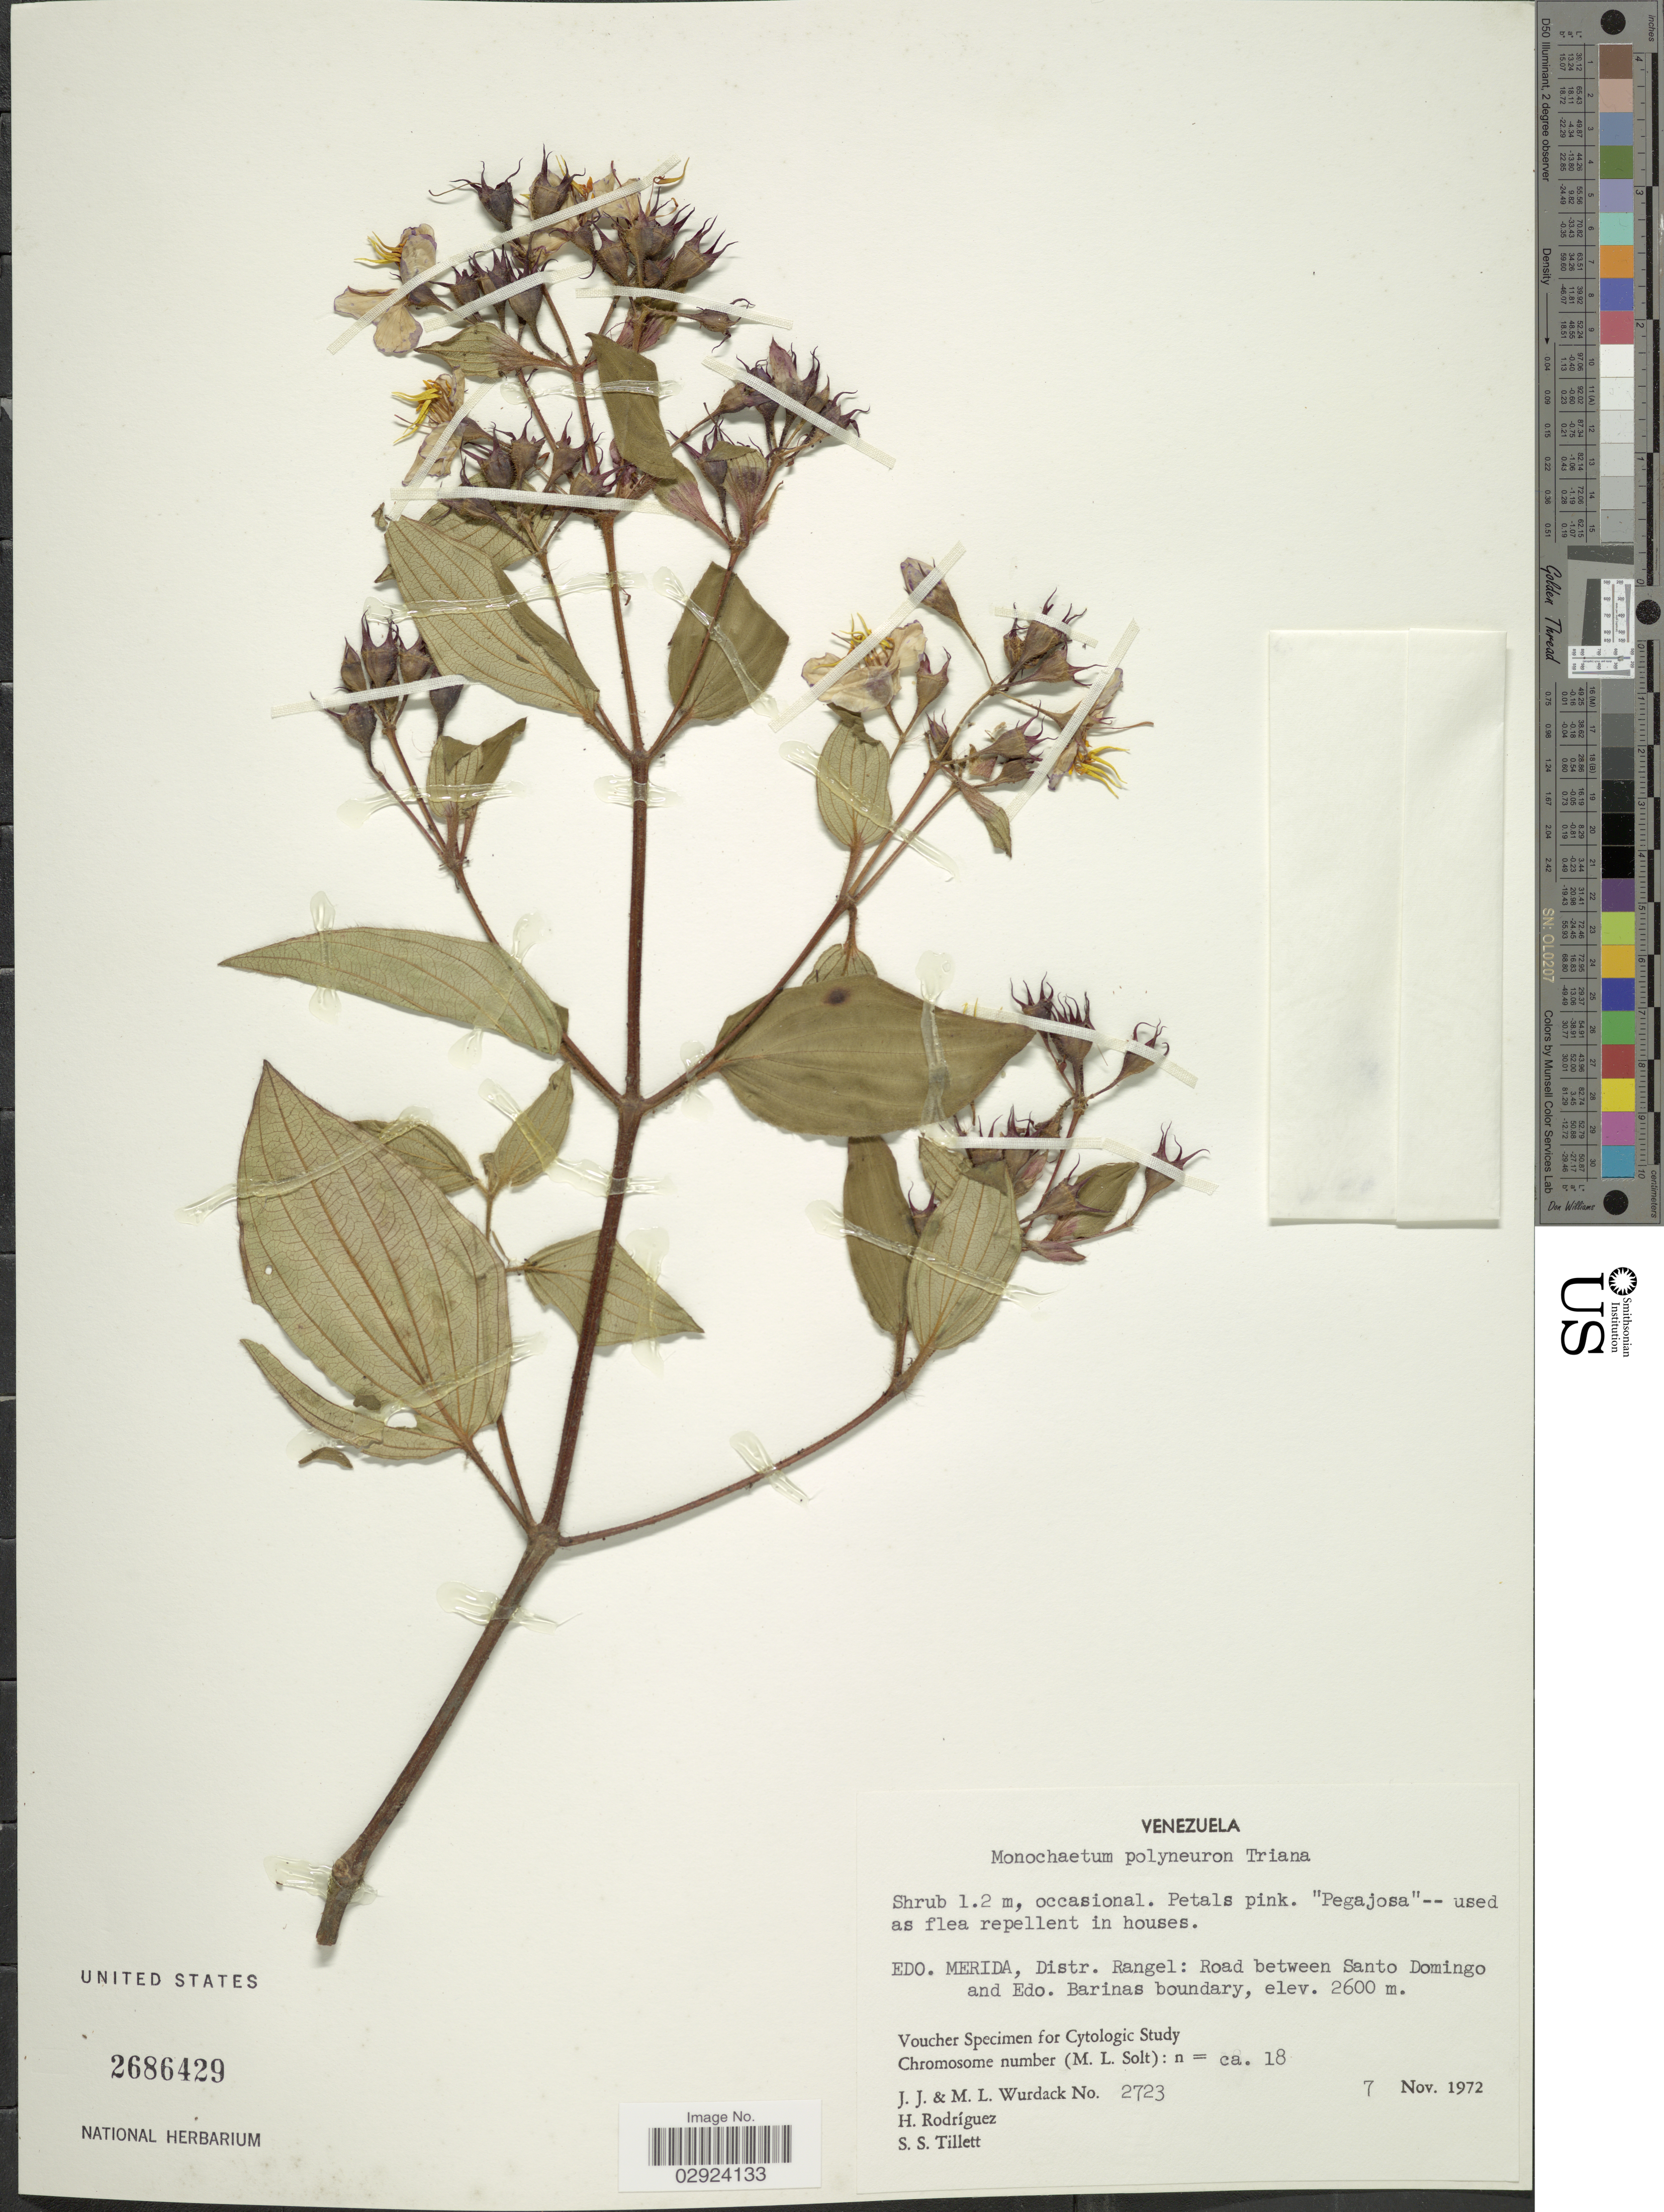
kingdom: Plantae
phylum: Tracheophyta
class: Magnoliopsida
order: Myrtales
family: Melastomataceae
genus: Monochaetum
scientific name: Monochaetum polyneurum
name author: Triana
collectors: J. J. Wurdack, M. L. Wurdack, H. Rodríguez & S. S. Tillett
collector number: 2723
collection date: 1972-11-07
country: Venezuela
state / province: Mérida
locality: Edo. Merida: Distr. Rangel: Road between Santo Domingo and Edo. Barinas boundary.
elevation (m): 2600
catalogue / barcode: US 2686429